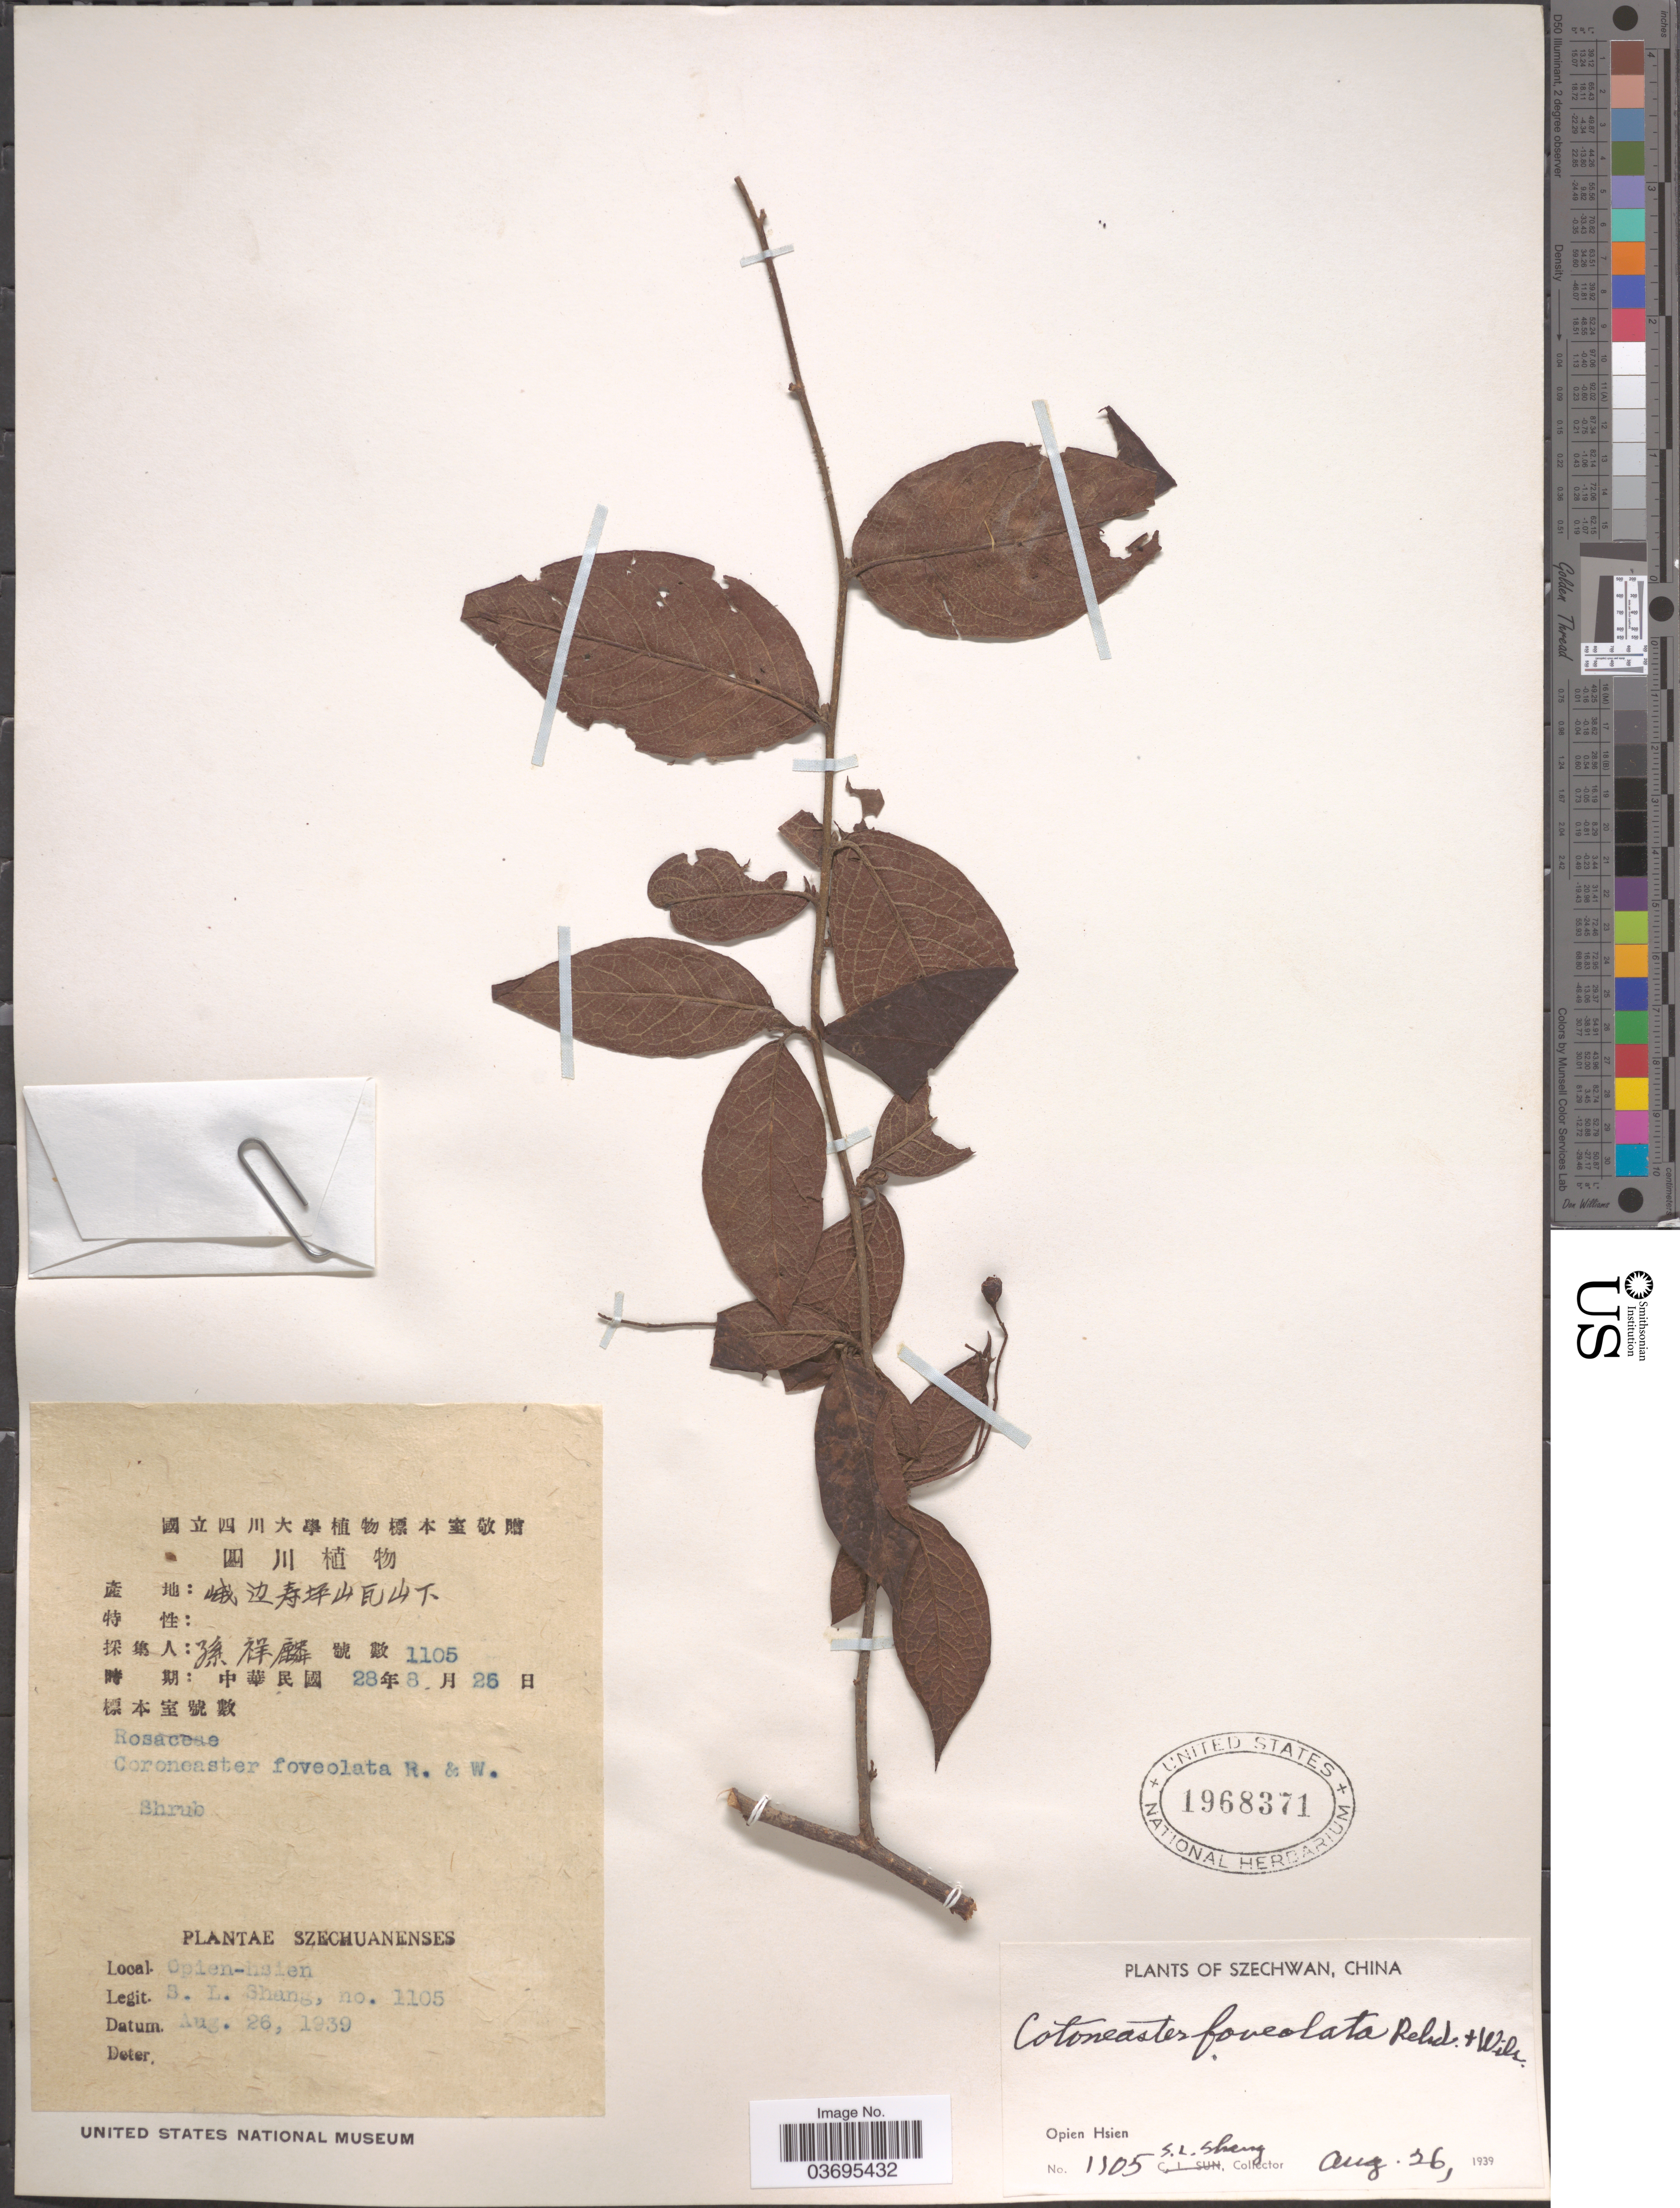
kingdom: Plantae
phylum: Tracheophyta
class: Magnoliopsida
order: Rosales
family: Rosaceae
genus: Cotoneaster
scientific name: Cotoneaster foveolatus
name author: Rehder & E.H. Wilson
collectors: S. Shang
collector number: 1105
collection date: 1939-08-26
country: China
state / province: Sichuan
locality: Szechwan. Opien Hsien.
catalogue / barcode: US 1968371